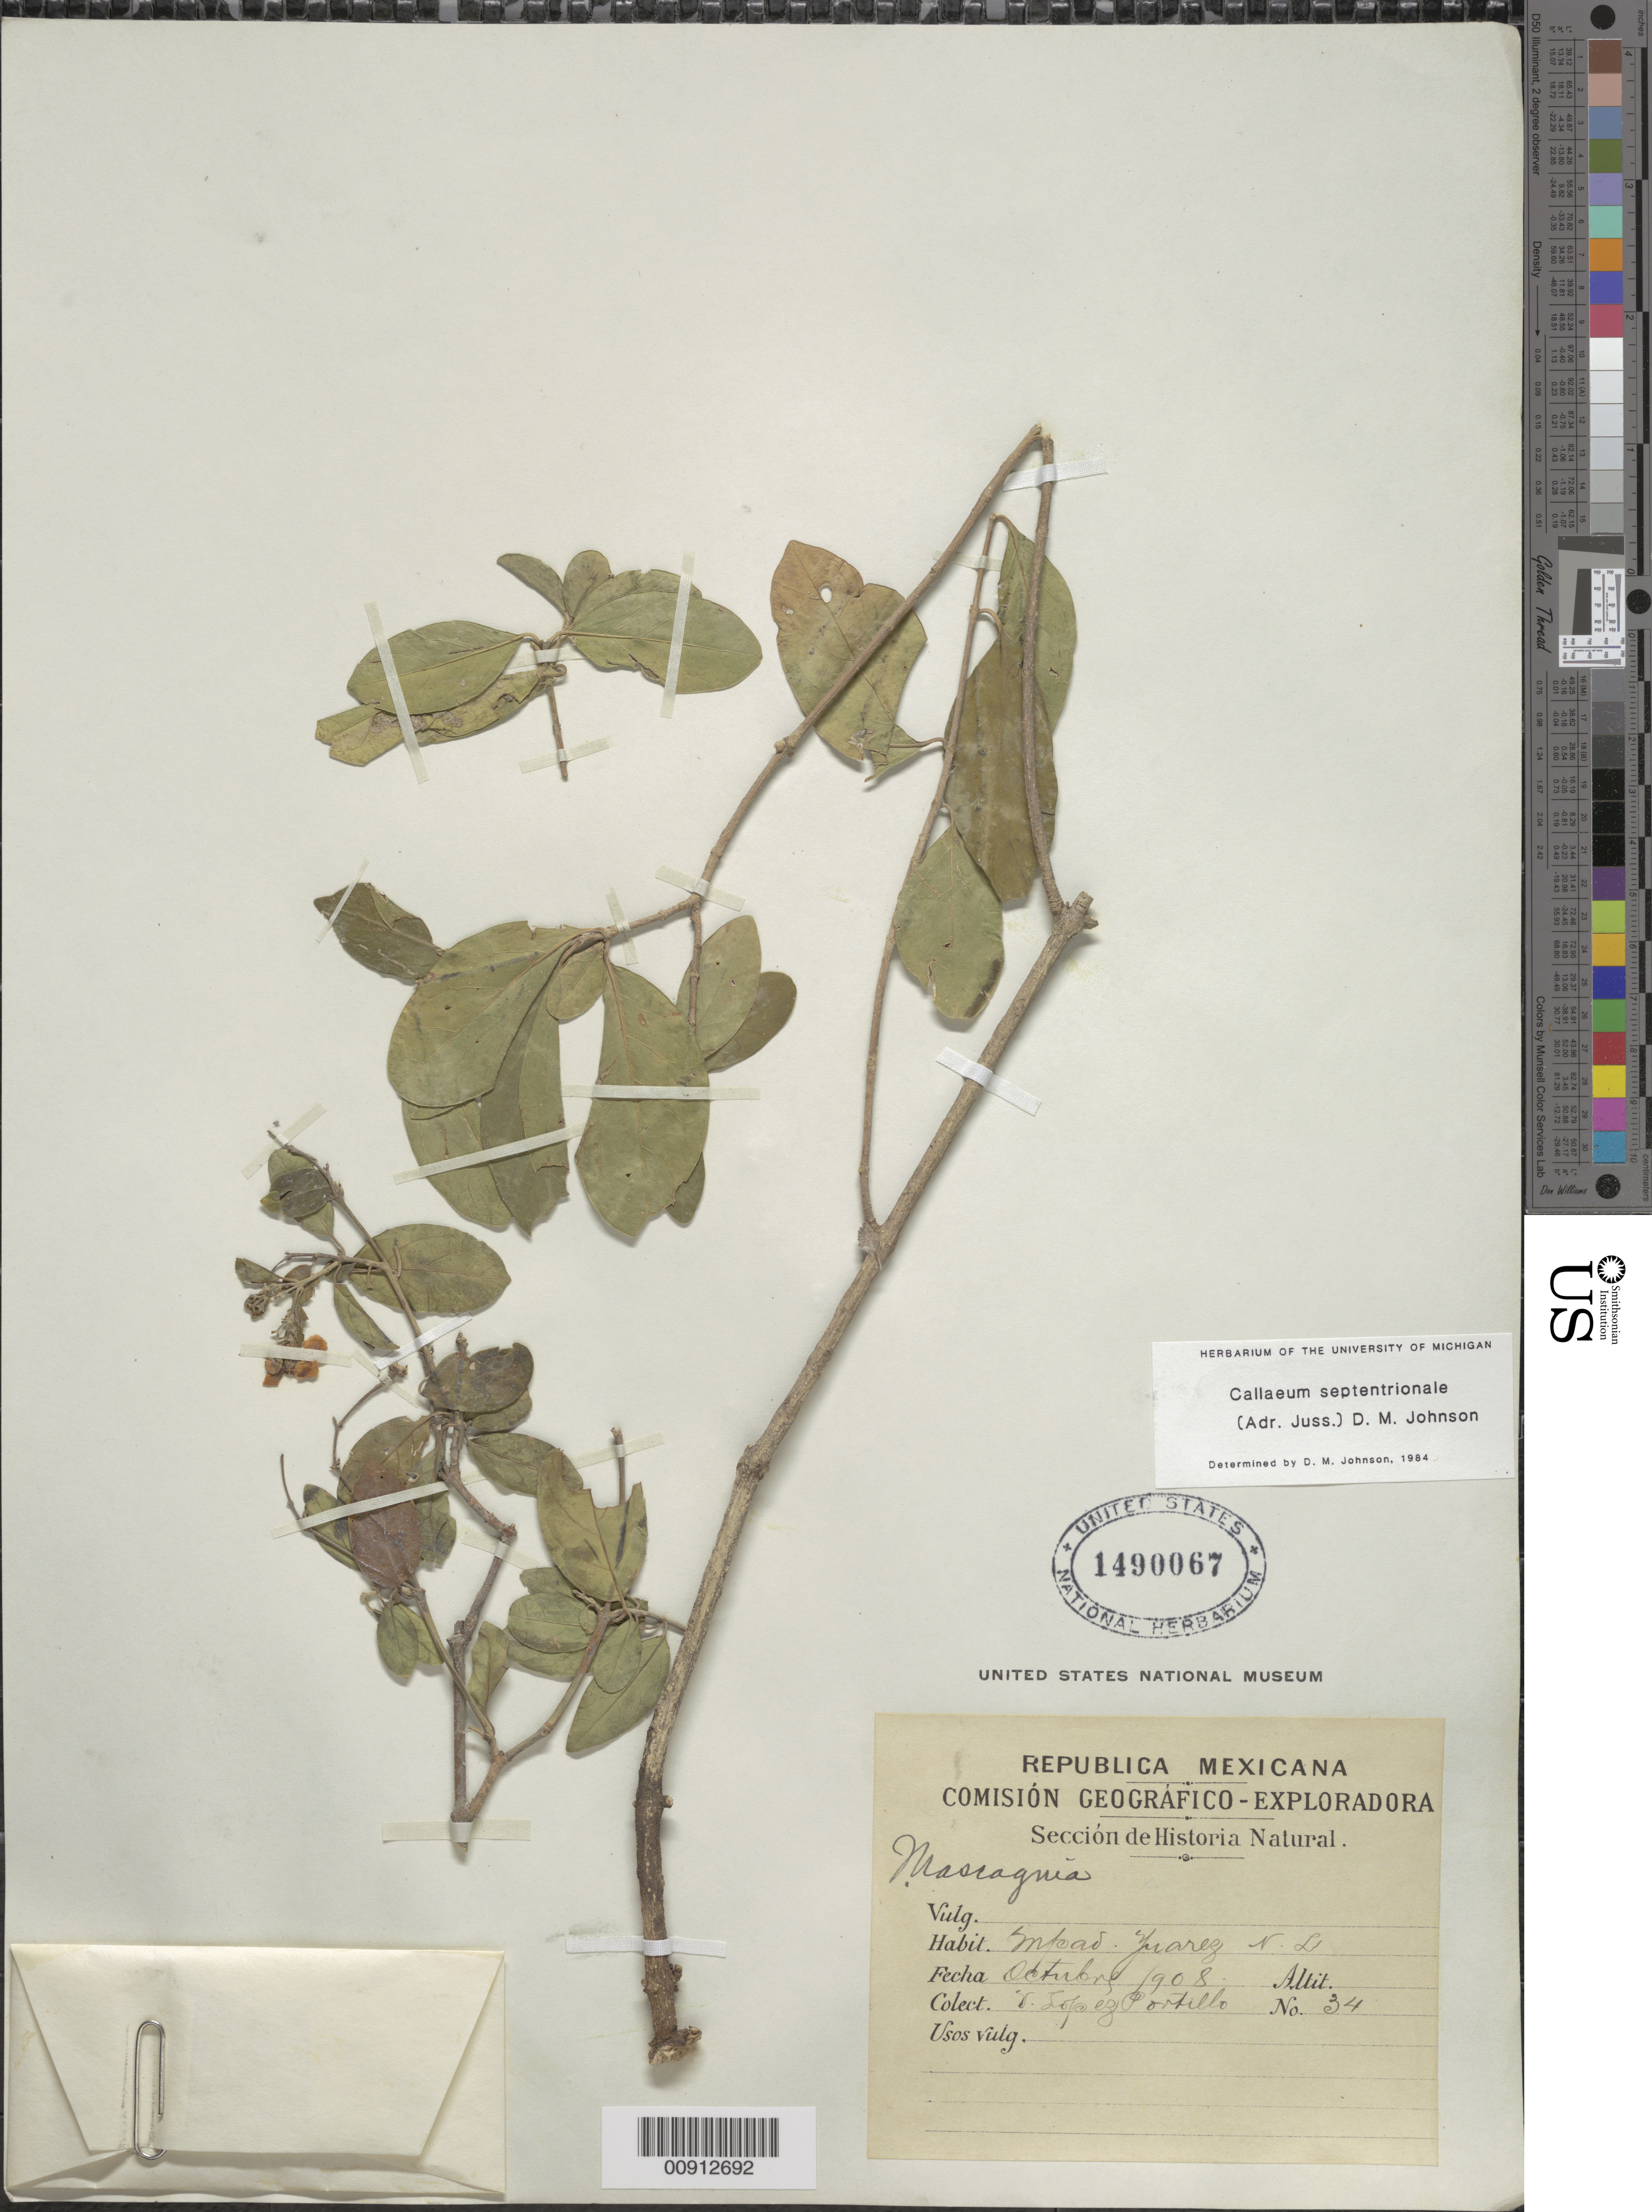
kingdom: Plantae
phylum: Tracheophyta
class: Magnoliopsida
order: Malpighiales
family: Malpighiaceae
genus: Callaeum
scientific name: Callaeum septentrionale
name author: (A. Juss.) D.M. Johnson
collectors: López Portillo, V.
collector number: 34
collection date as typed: Oct 1908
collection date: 1908-10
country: Mexico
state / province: Nuevo León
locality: Mpad. Juárez, N.L.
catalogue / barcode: US 1490067